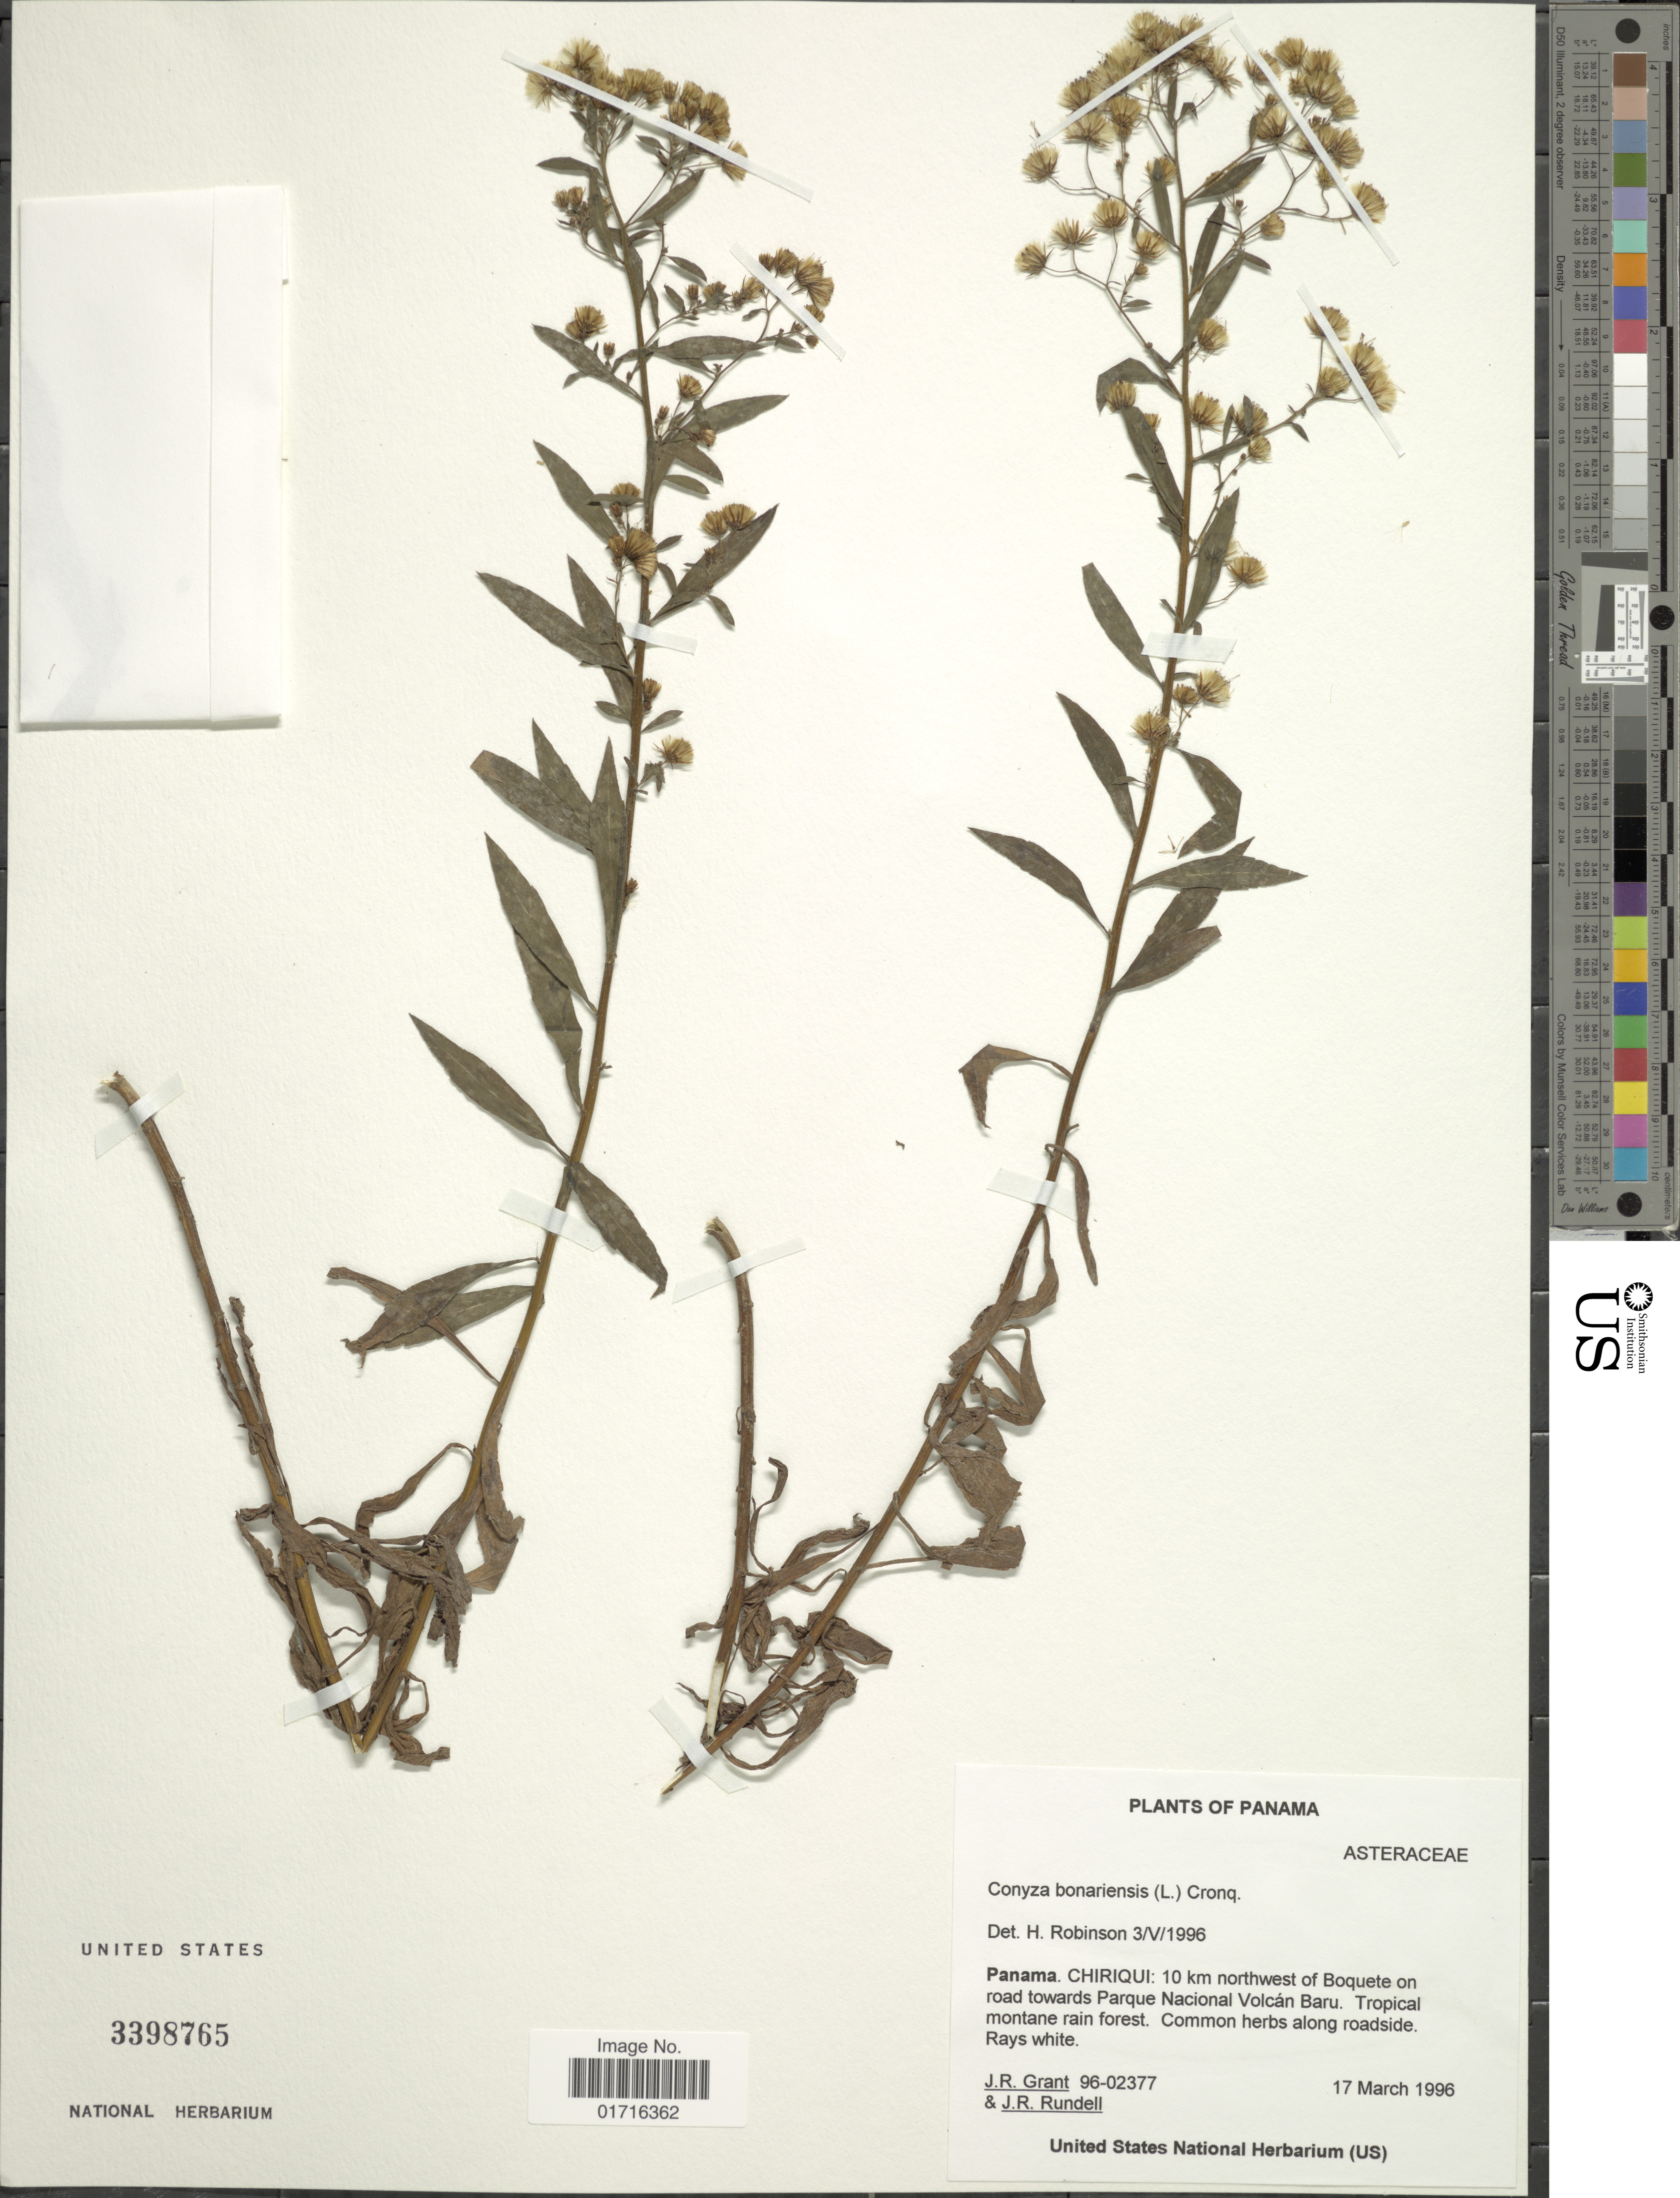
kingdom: Plantae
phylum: Tracheophyta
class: Magnoliopsida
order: Asterales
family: Asteraceae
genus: Conyza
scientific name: Conyza bonariensis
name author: (L.) Cronq.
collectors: J. Grant & J. R. Rundell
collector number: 96-02377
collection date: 1996-03-17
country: Panama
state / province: Chiriqui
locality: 10 km northwest of Boquete on road towards Parque Nacional Volcan Baru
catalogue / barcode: US 3398765